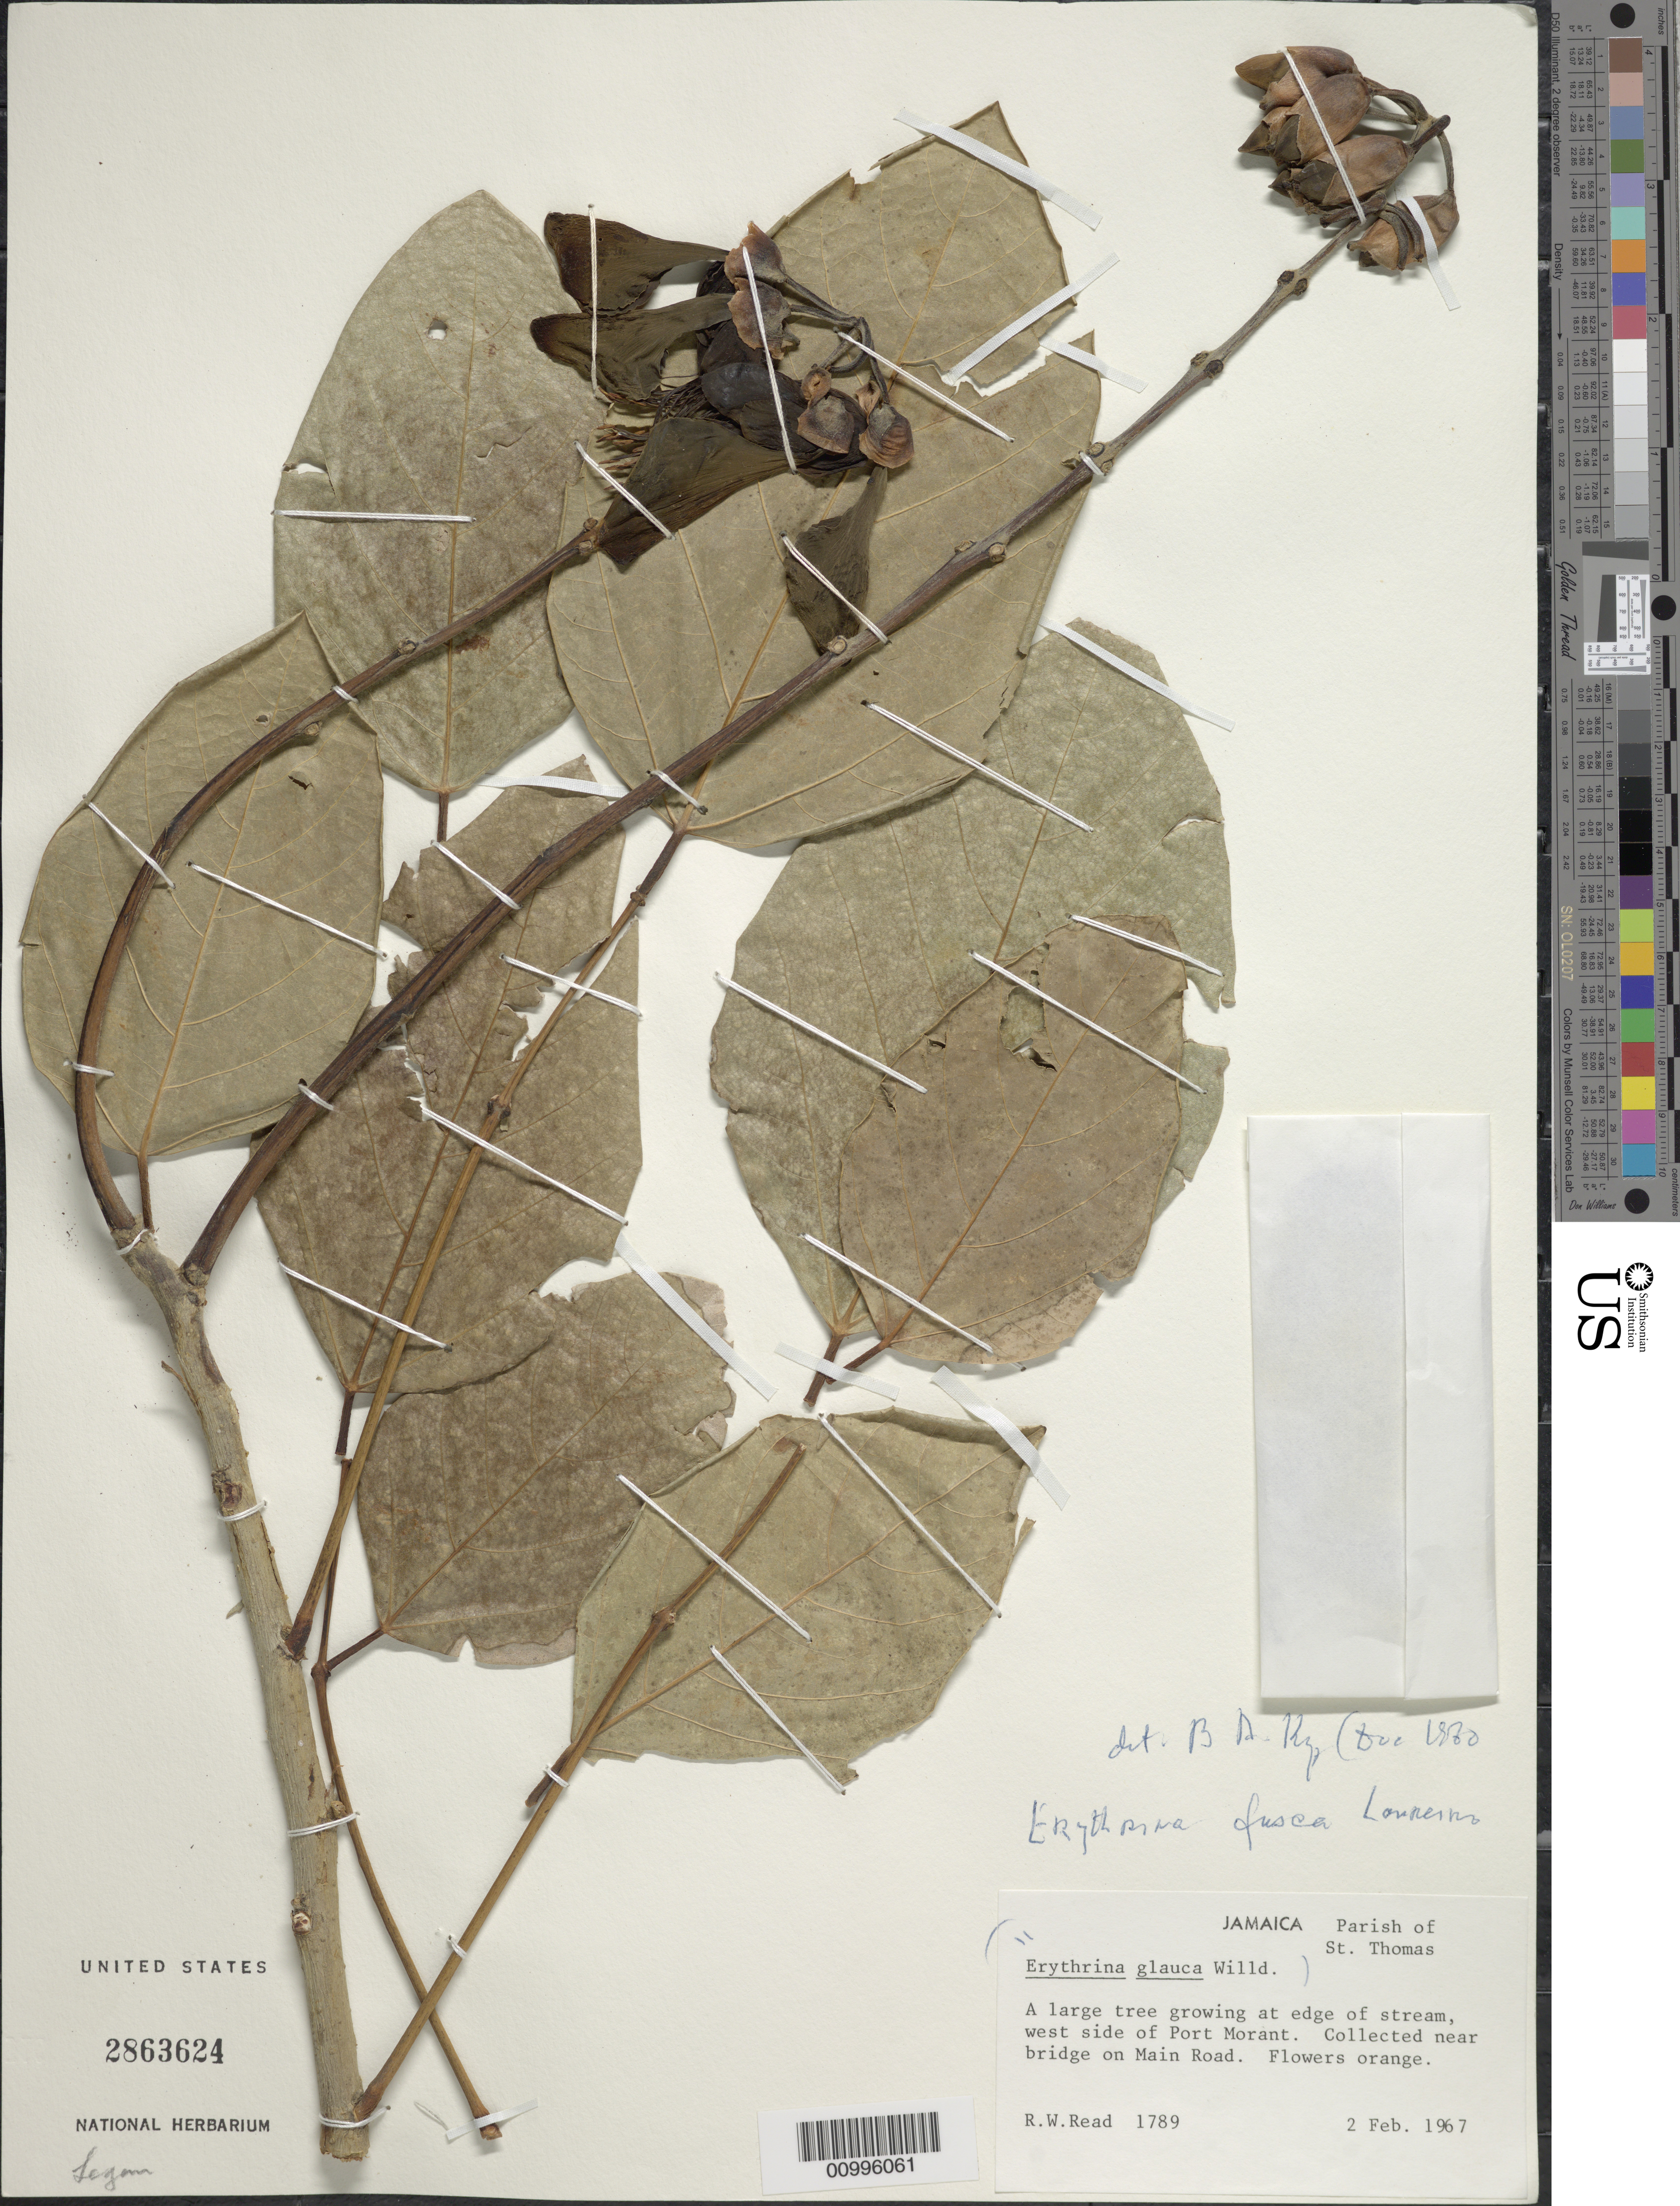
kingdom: Plantae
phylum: Tracheophyta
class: Magnoliopsida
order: Fabales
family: Fabaceae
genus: Erythrina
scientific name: Erythrina fusca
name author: Lour.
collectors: R. W. Read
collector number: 1789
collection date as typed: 02 Feb 1967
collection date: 1967-02-02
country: Jamaica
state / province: Saint Thomas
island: Jamaica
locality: a large tree growing at the edge of the stream, W side of Port Morant.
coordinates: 0 N, 0 E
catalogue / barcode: US 2863624